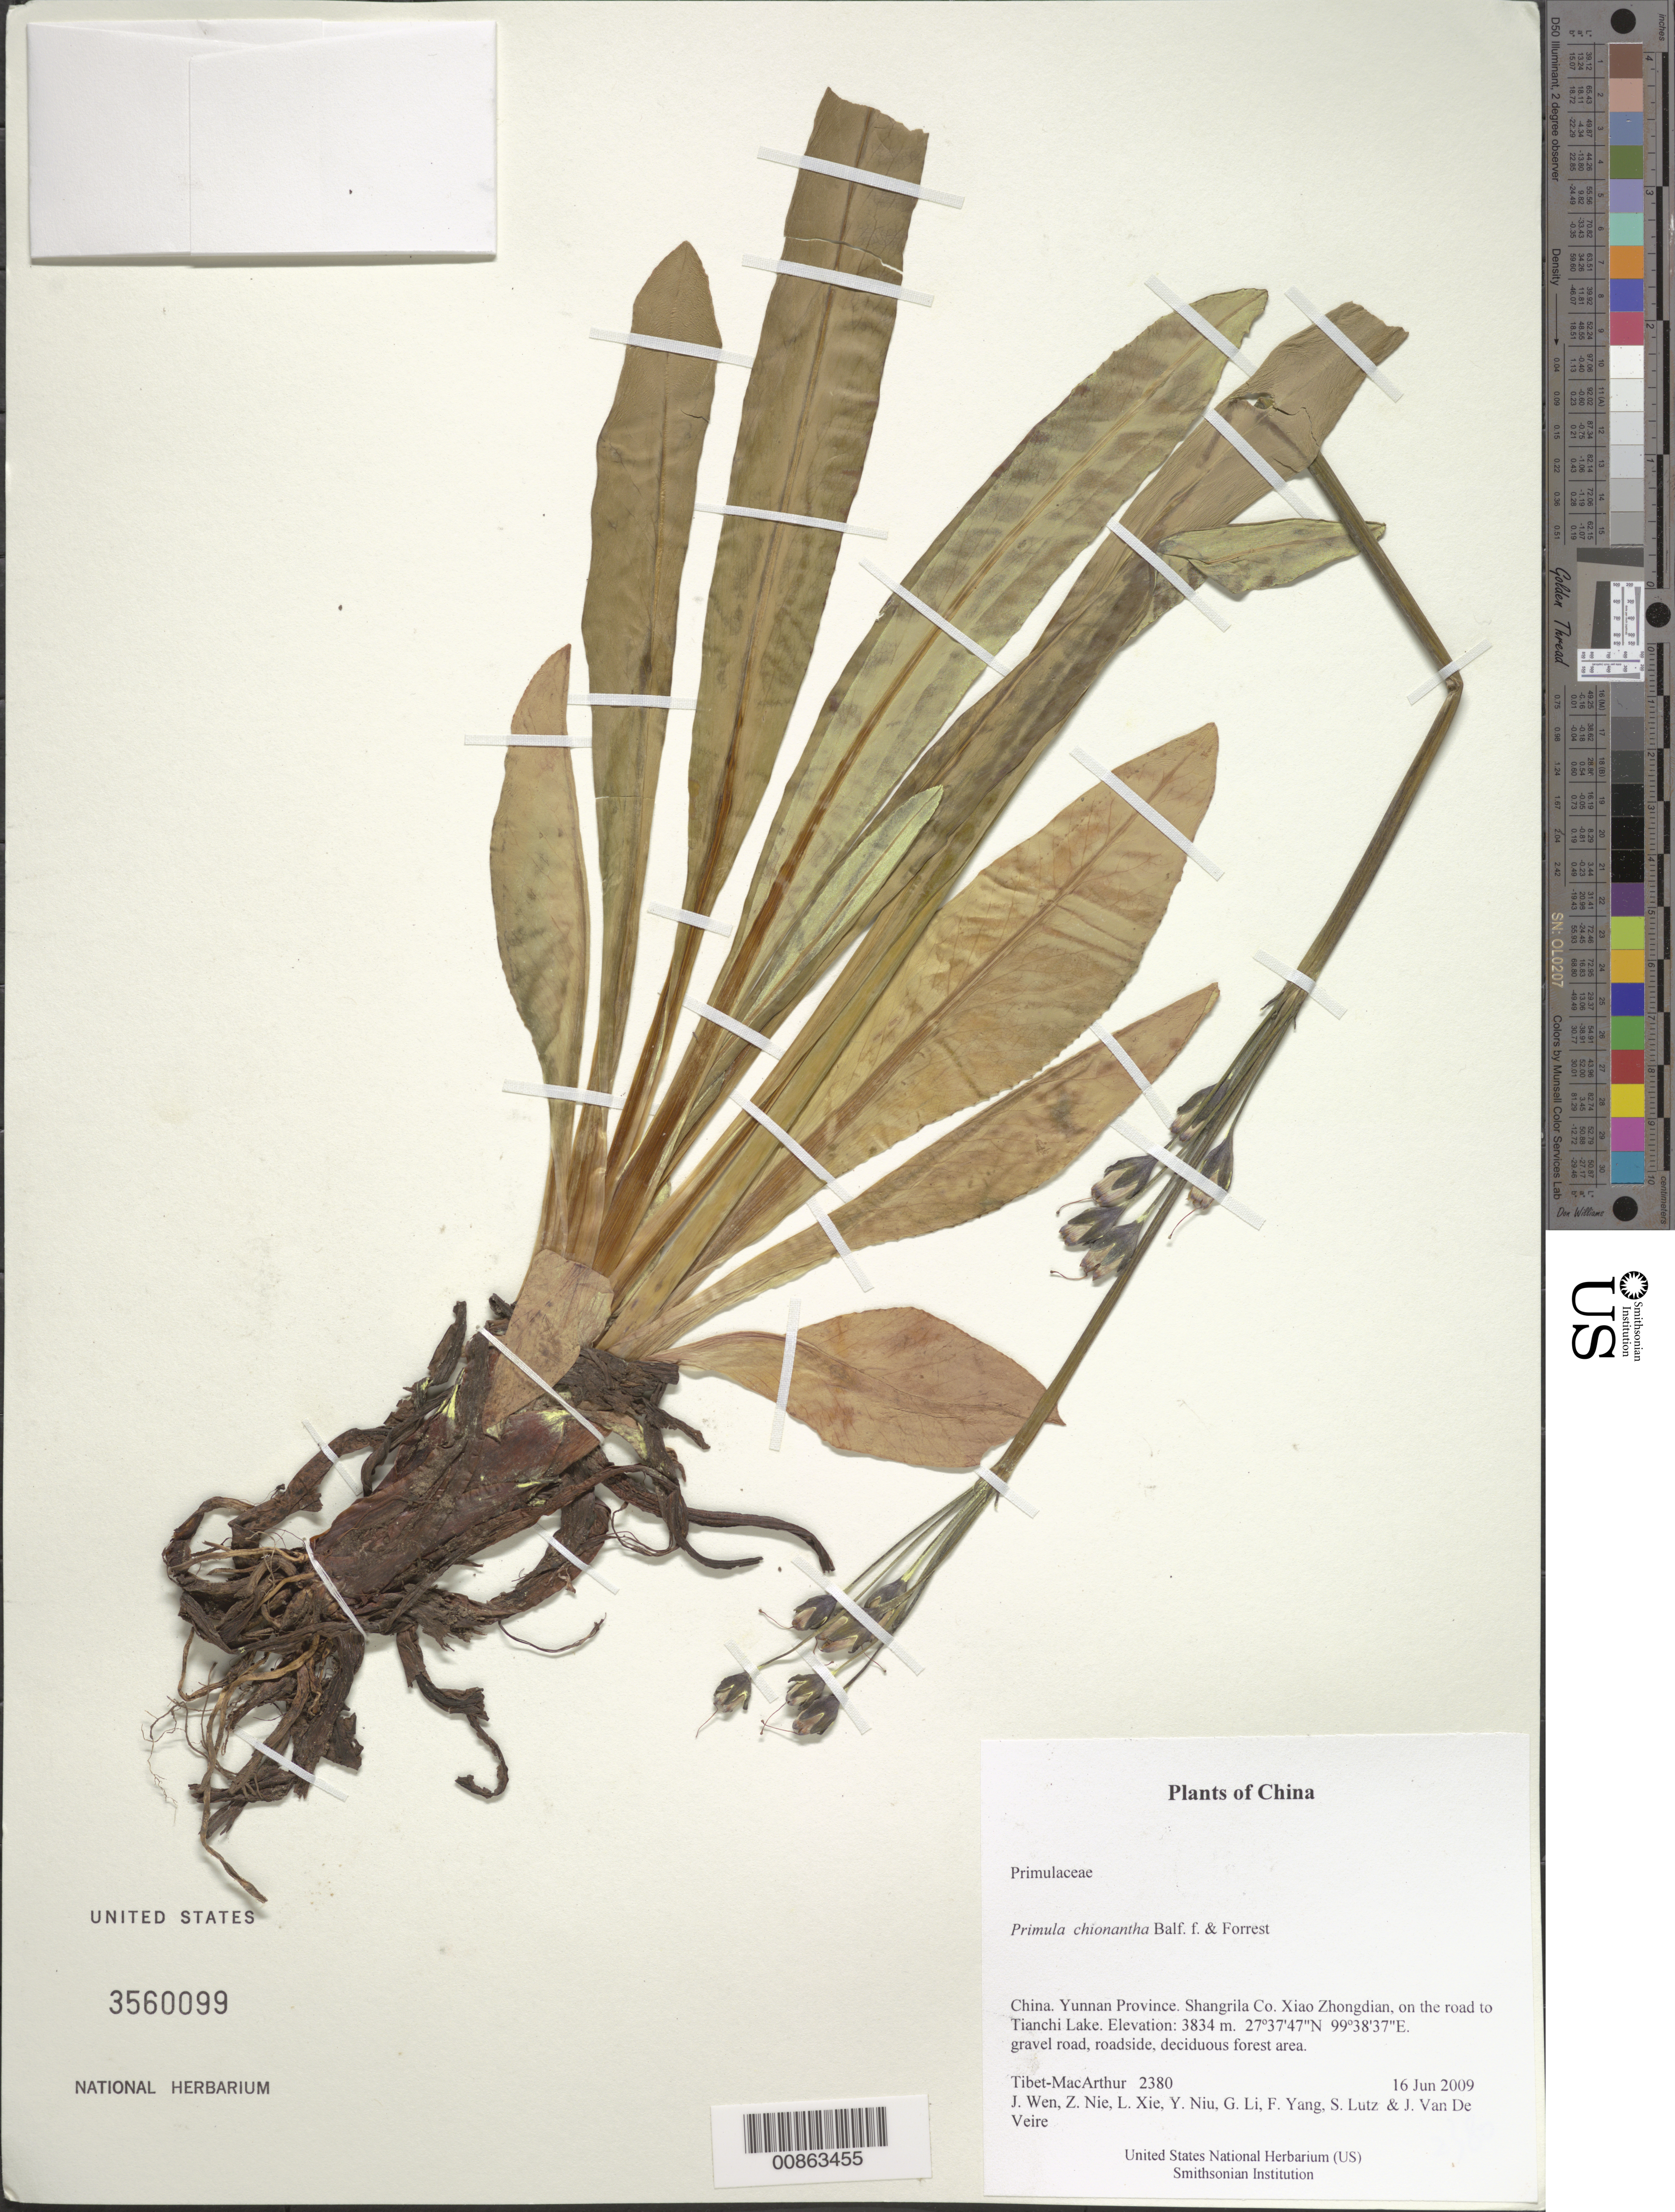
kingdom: Plantae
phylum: Tracheophyta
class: Magnoliopsida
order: Ericales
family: Primulaceae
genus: Primula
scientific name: Primula chionantha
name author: Balf. f. & Forrest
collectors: Tibet-MacArthur, J. Wen, Z. Nie, L. Xie, Y. Niu, G. Li, F. Yang, S. Lutz & J. Van De Veire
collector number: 2380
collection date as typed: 16 Jun 2009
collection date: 2009-06-16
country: China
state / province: Yunnan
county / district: Shangrila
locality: Xiao Zhongdian, on the road to Tianchi Lake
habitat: gravel road, roadside, deciduous forest area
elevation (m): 3834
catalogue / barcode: US 3560099